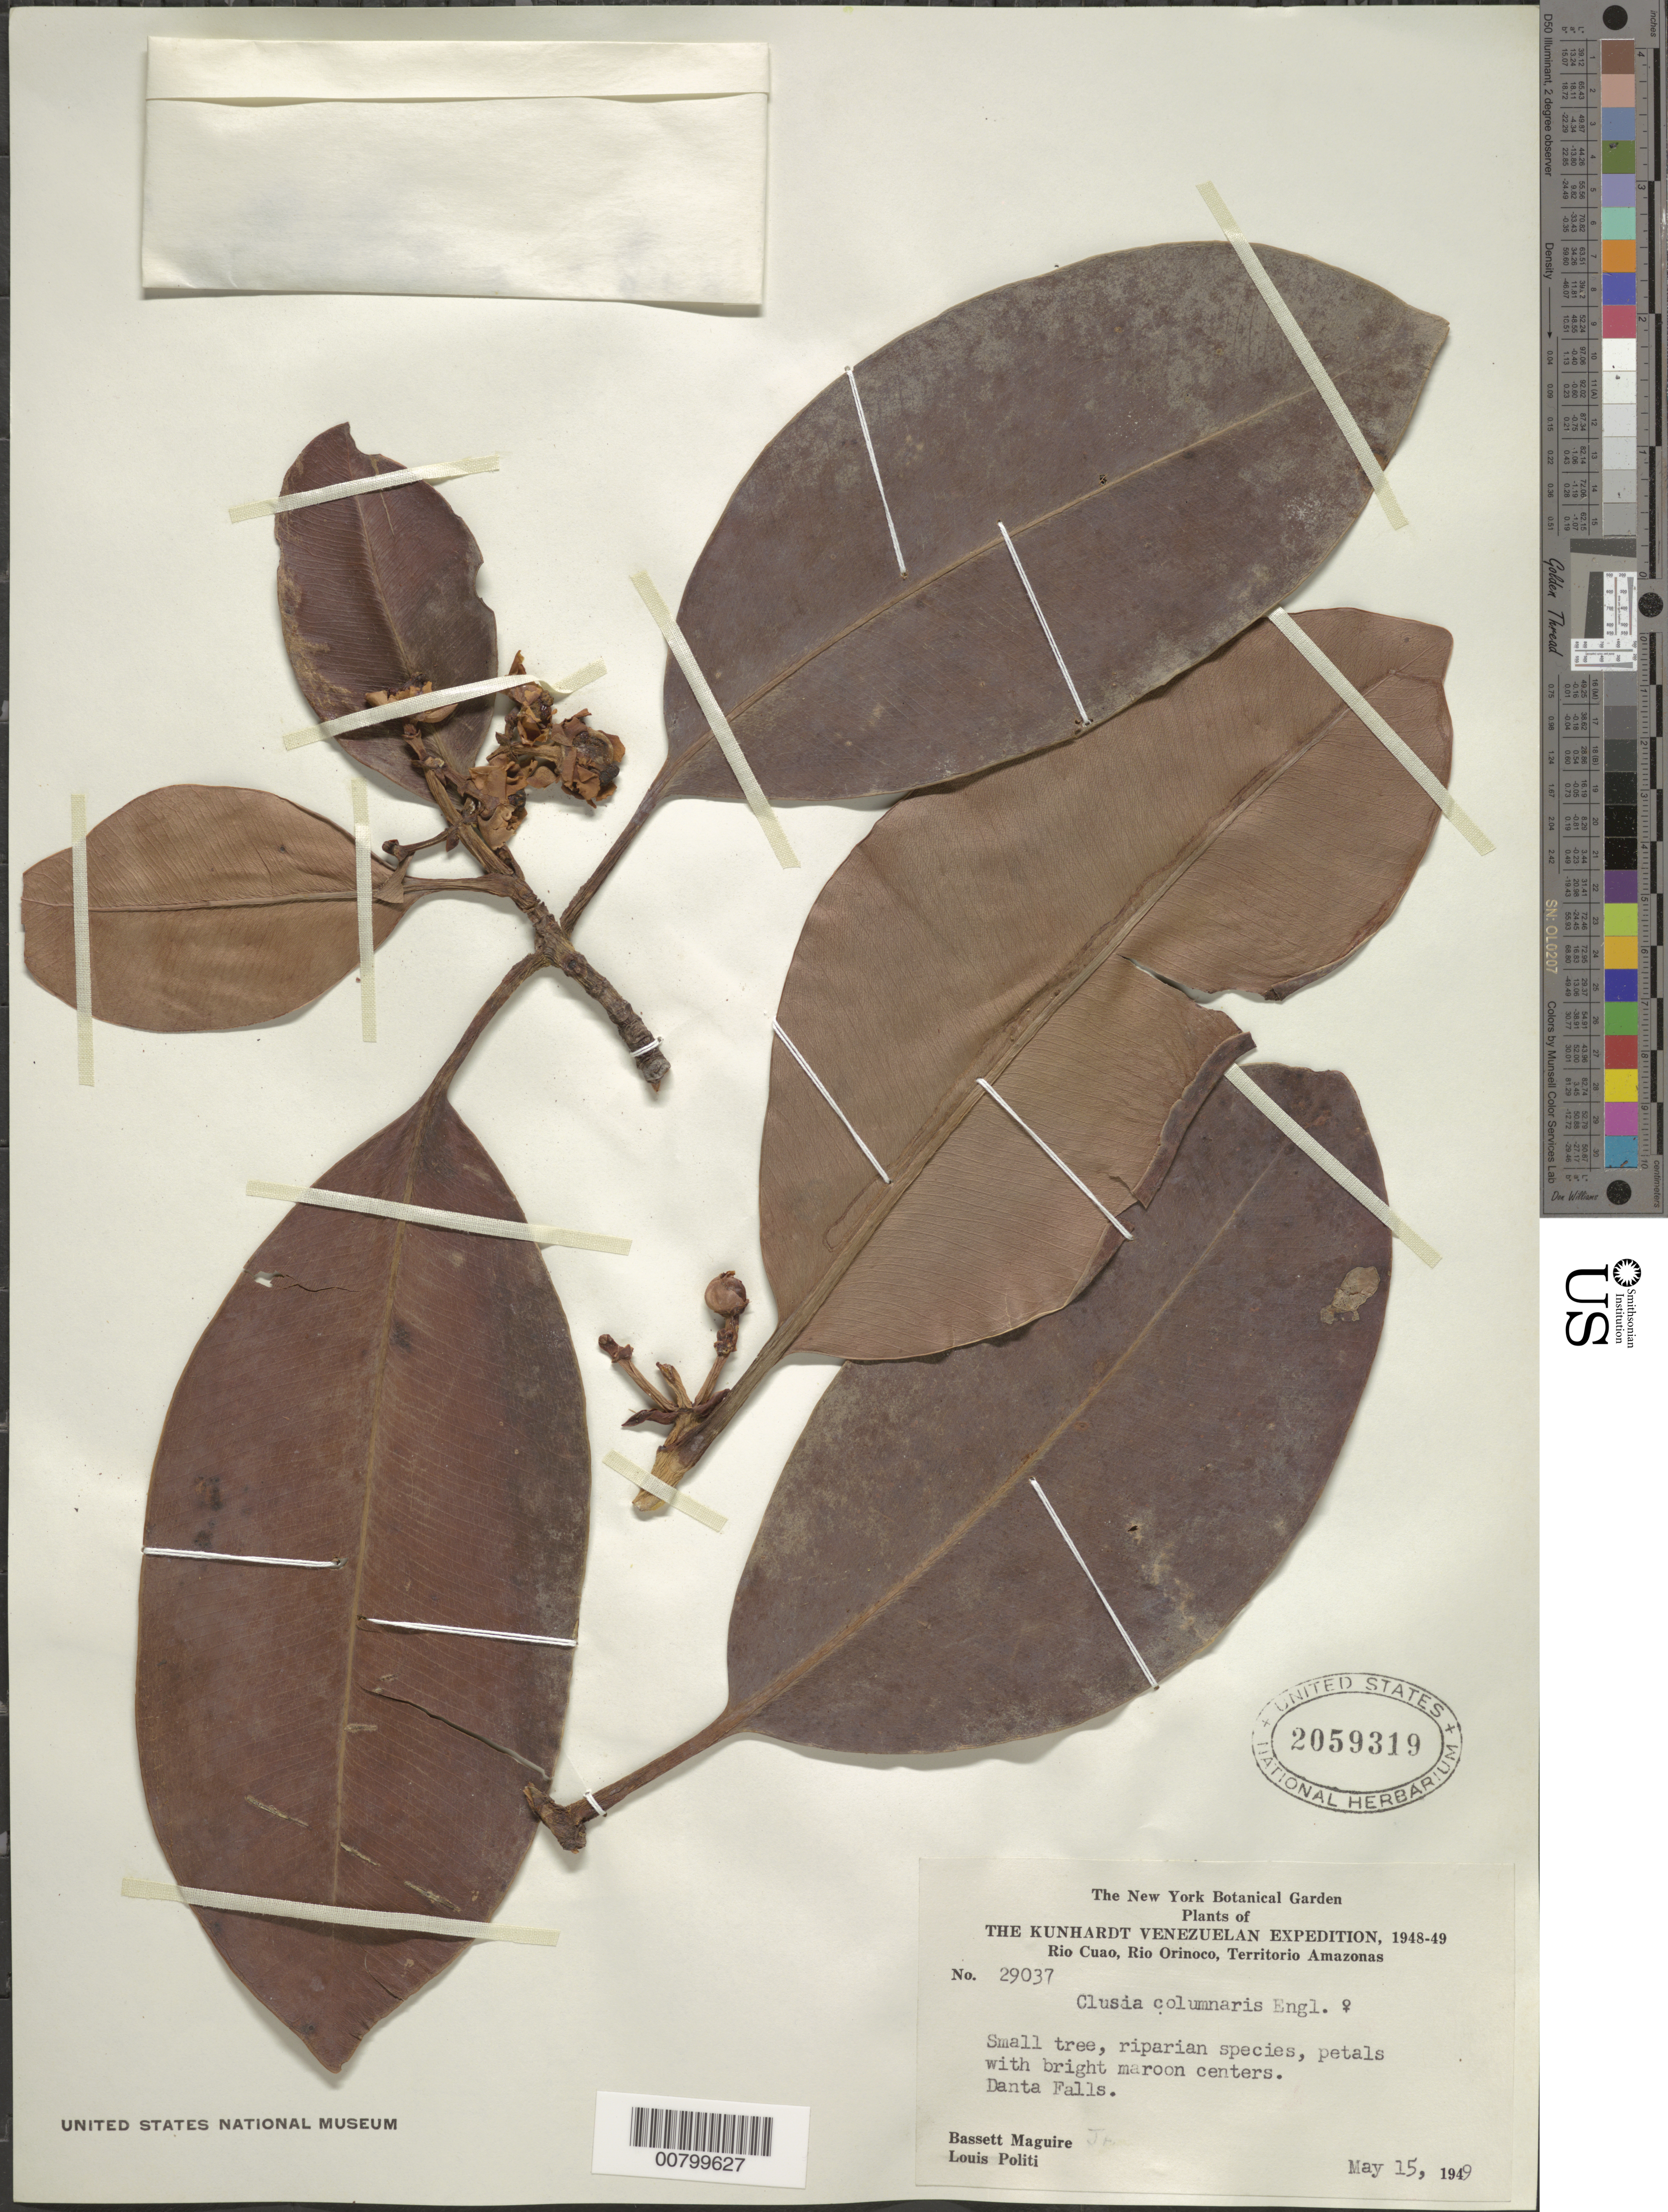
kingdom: Plantae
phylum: Tracheophyta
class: Magnoliopsida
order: Malpighiales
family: Clusiaceae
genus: Clusia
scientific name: Clusia columnaris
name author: Engl.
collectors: B. Maguire & L. Politi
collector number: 29037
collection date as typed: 15-May-49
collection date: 1949-05-15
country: Venezuela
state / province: Amazonas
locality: Cerro Sipapo (Paráque), Río Cuao, Danta (Tapir) Falls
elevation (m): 142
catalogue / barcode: US 2059319